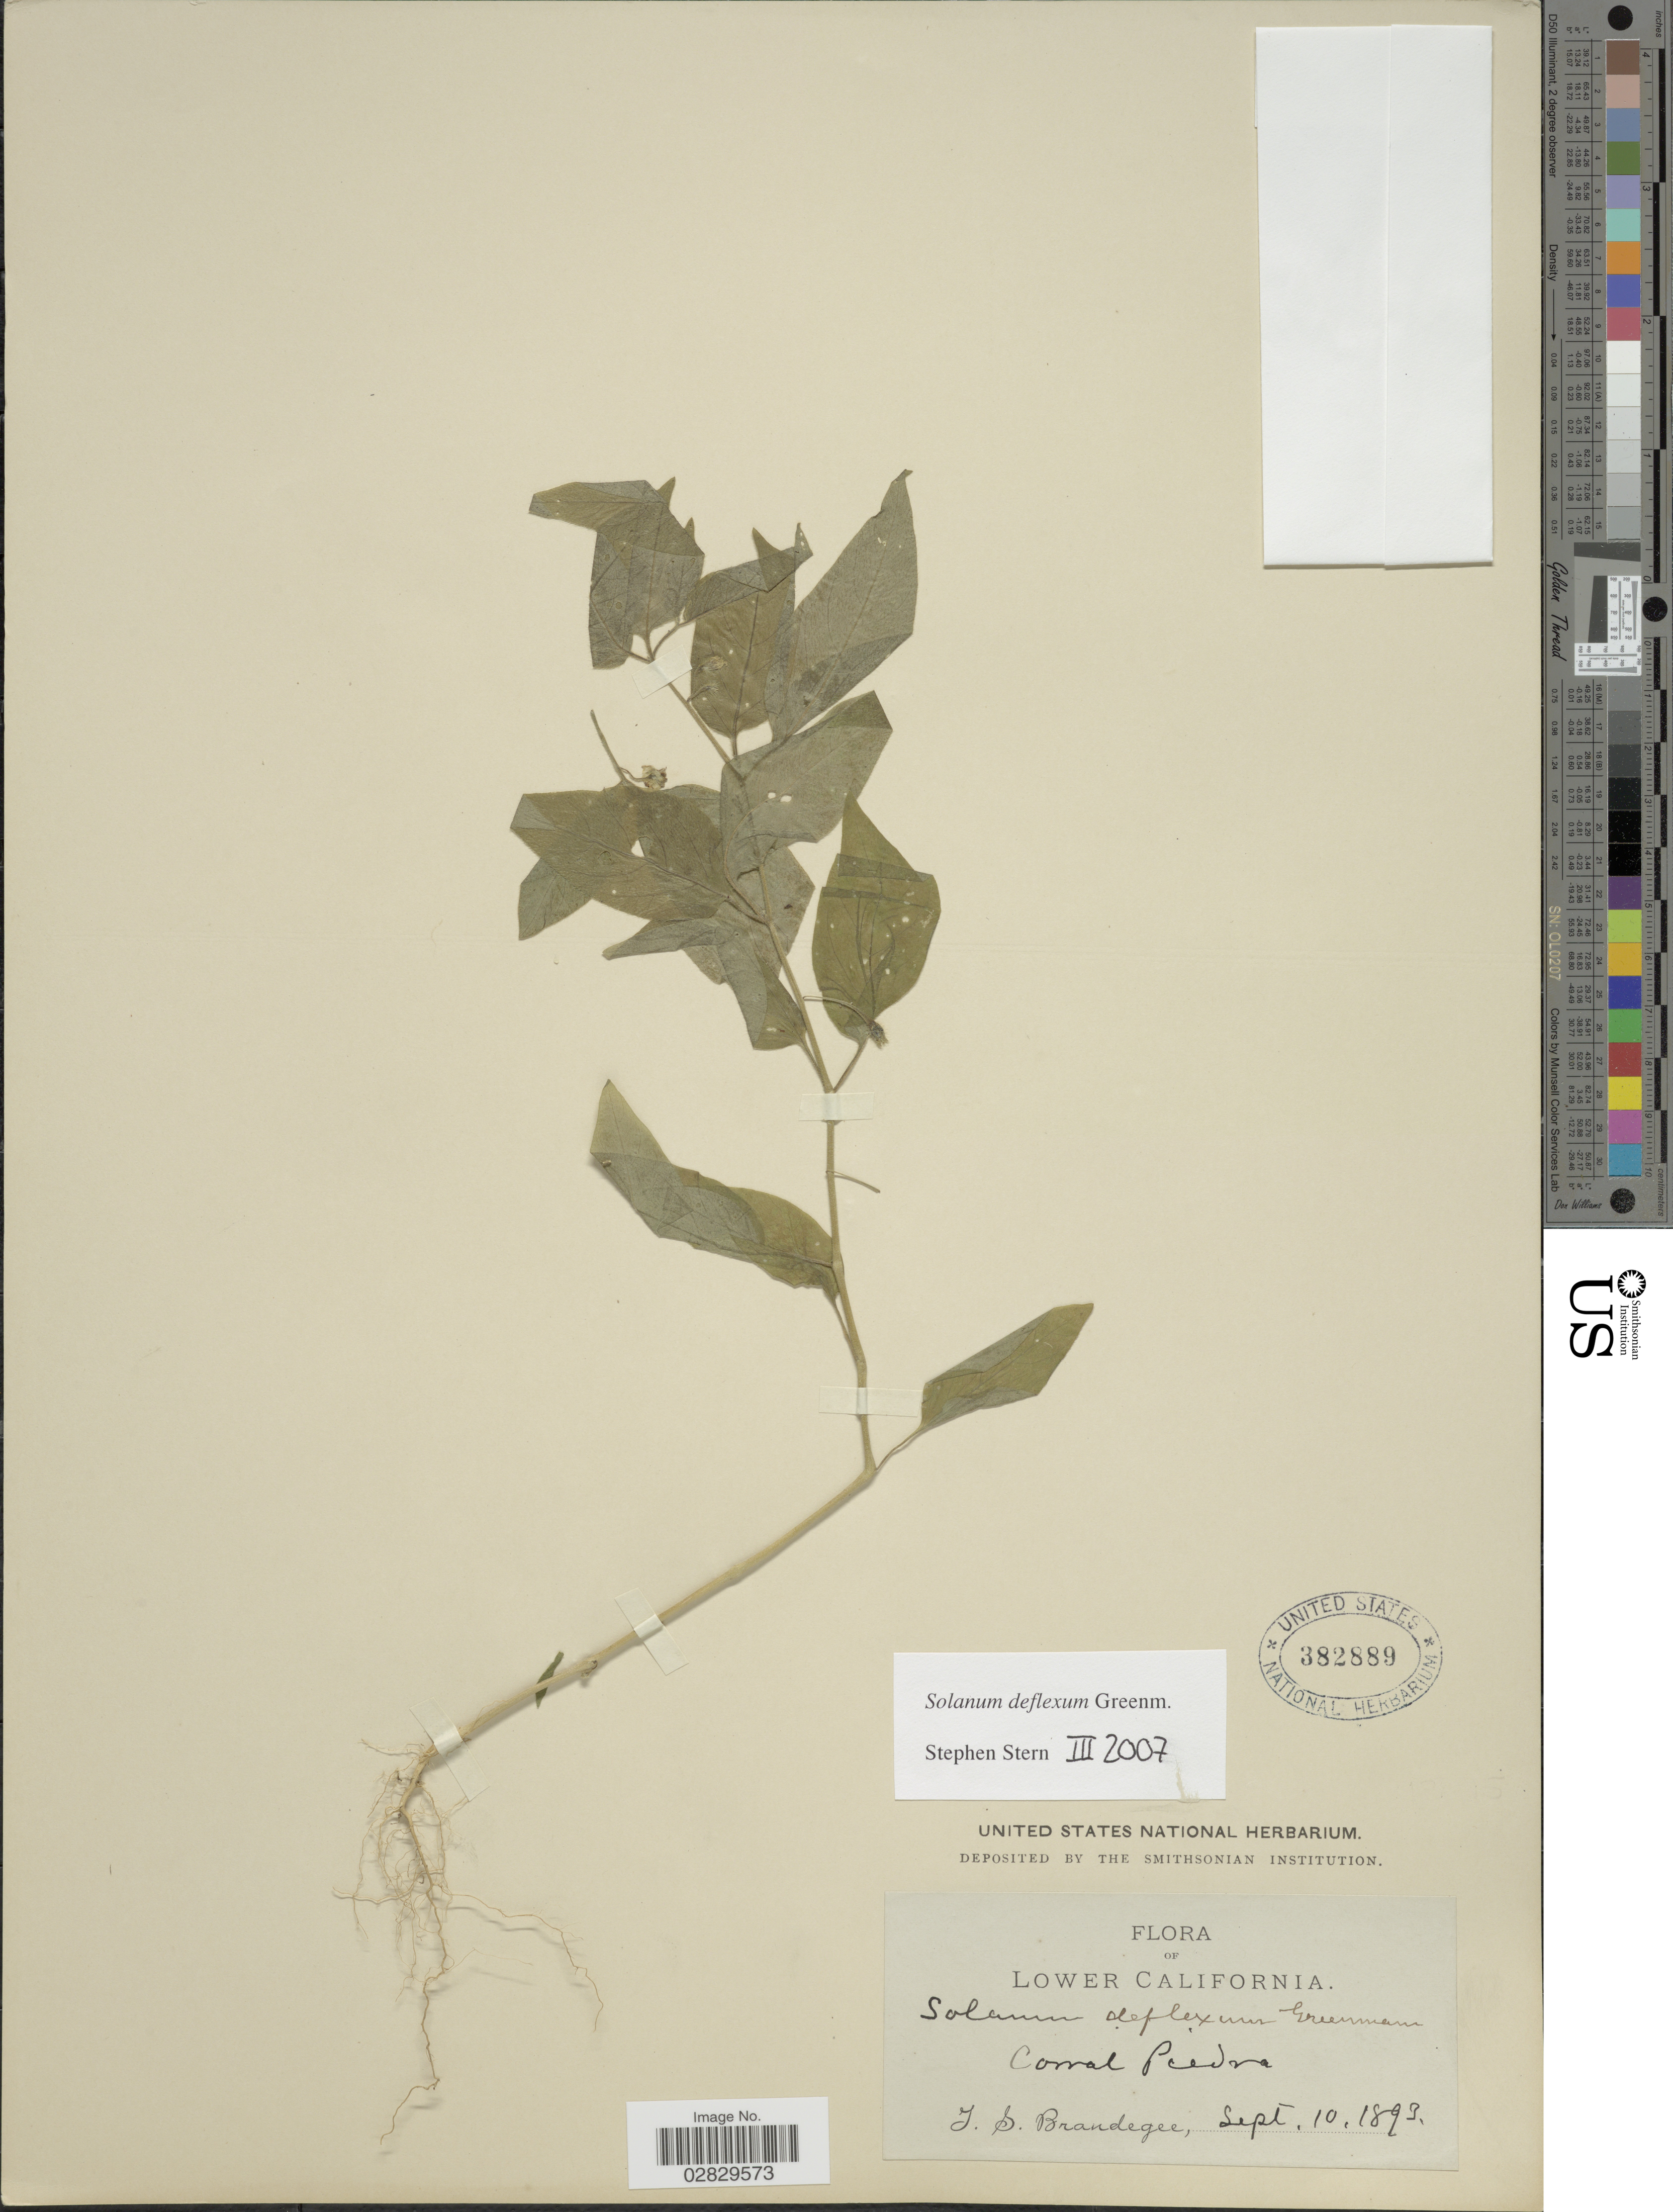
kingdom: Plantae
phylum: Tracheophyta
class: Magnoliopsida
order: Solanales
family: Solanaceae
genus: Solanum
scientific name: Solanum deflexum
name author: Greenm.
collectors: J. S. Brandegee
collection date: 1893-09-10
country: Mexico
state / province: Baja California Norte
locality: Lower California. Corral Piedra.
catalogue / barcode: US 382889